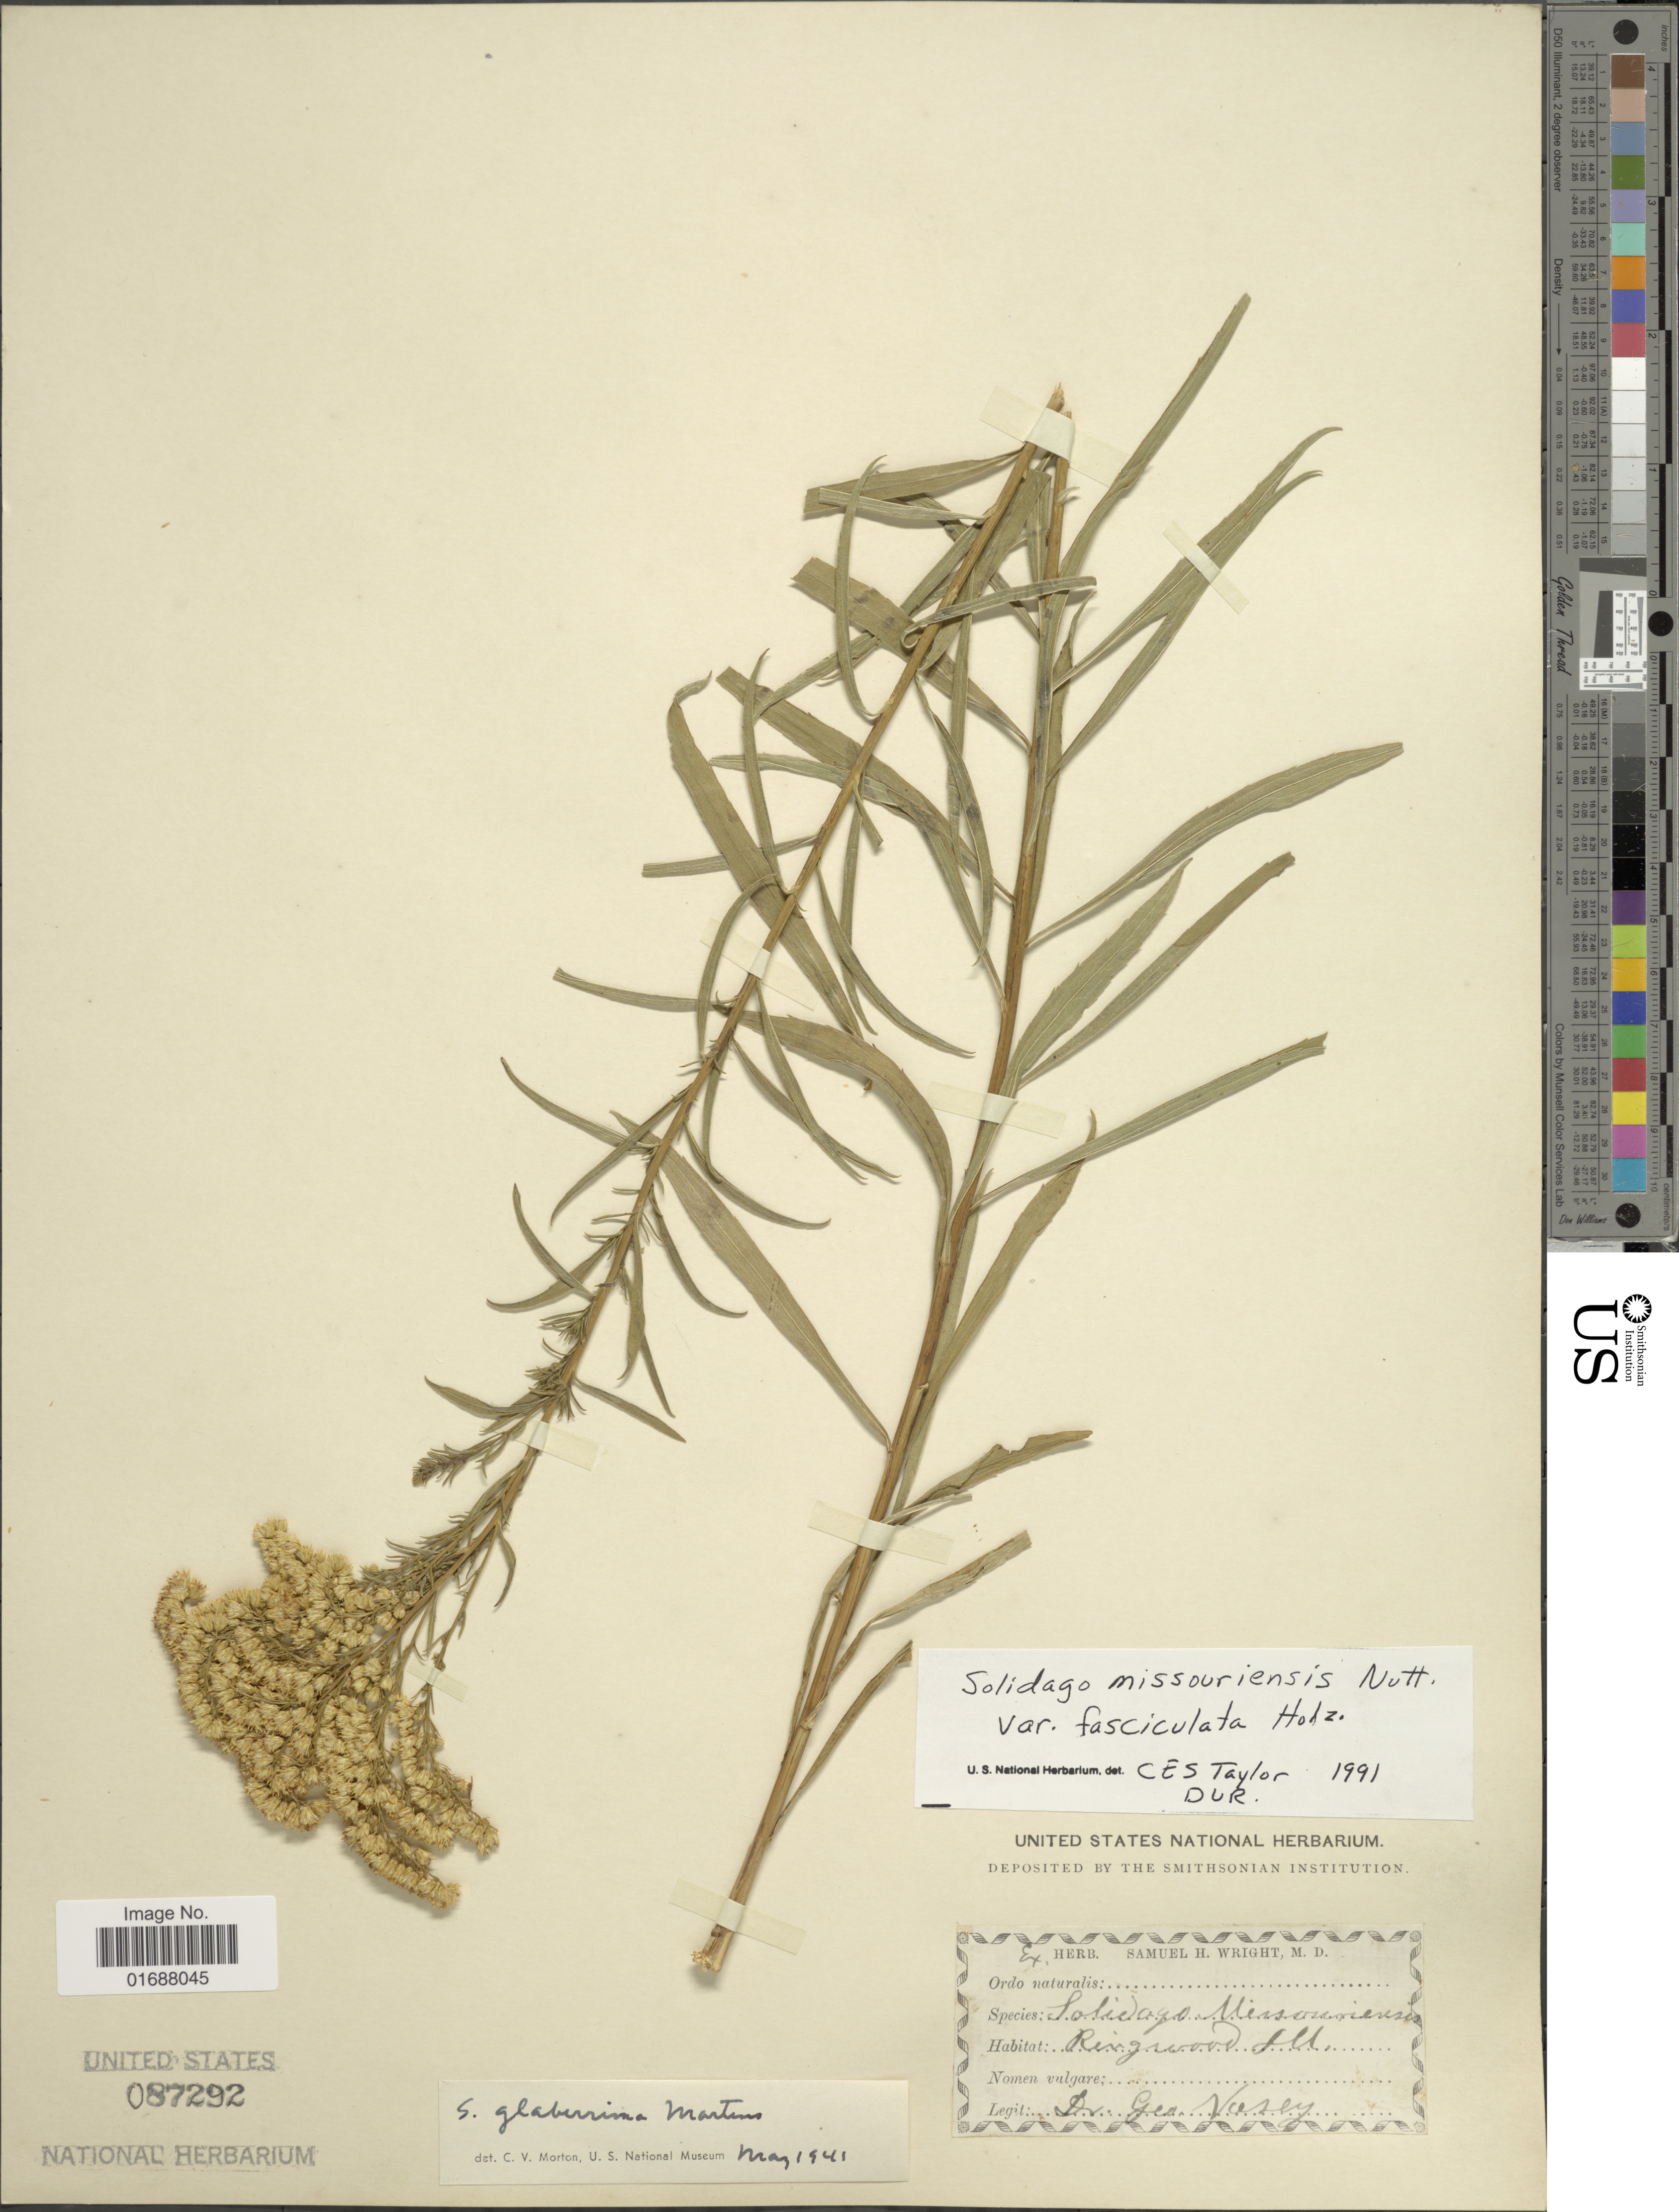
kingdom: Plantae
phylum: Tracheophyta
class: Magnoliopsida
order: Asterales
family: Asteraceae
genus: Solidago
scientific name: Solidago missouriensis var. fasciculata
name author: Holz.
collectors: G. R. Vasey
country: United States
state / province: Illinois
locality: Ringwood Ill.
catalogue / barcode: US 87292